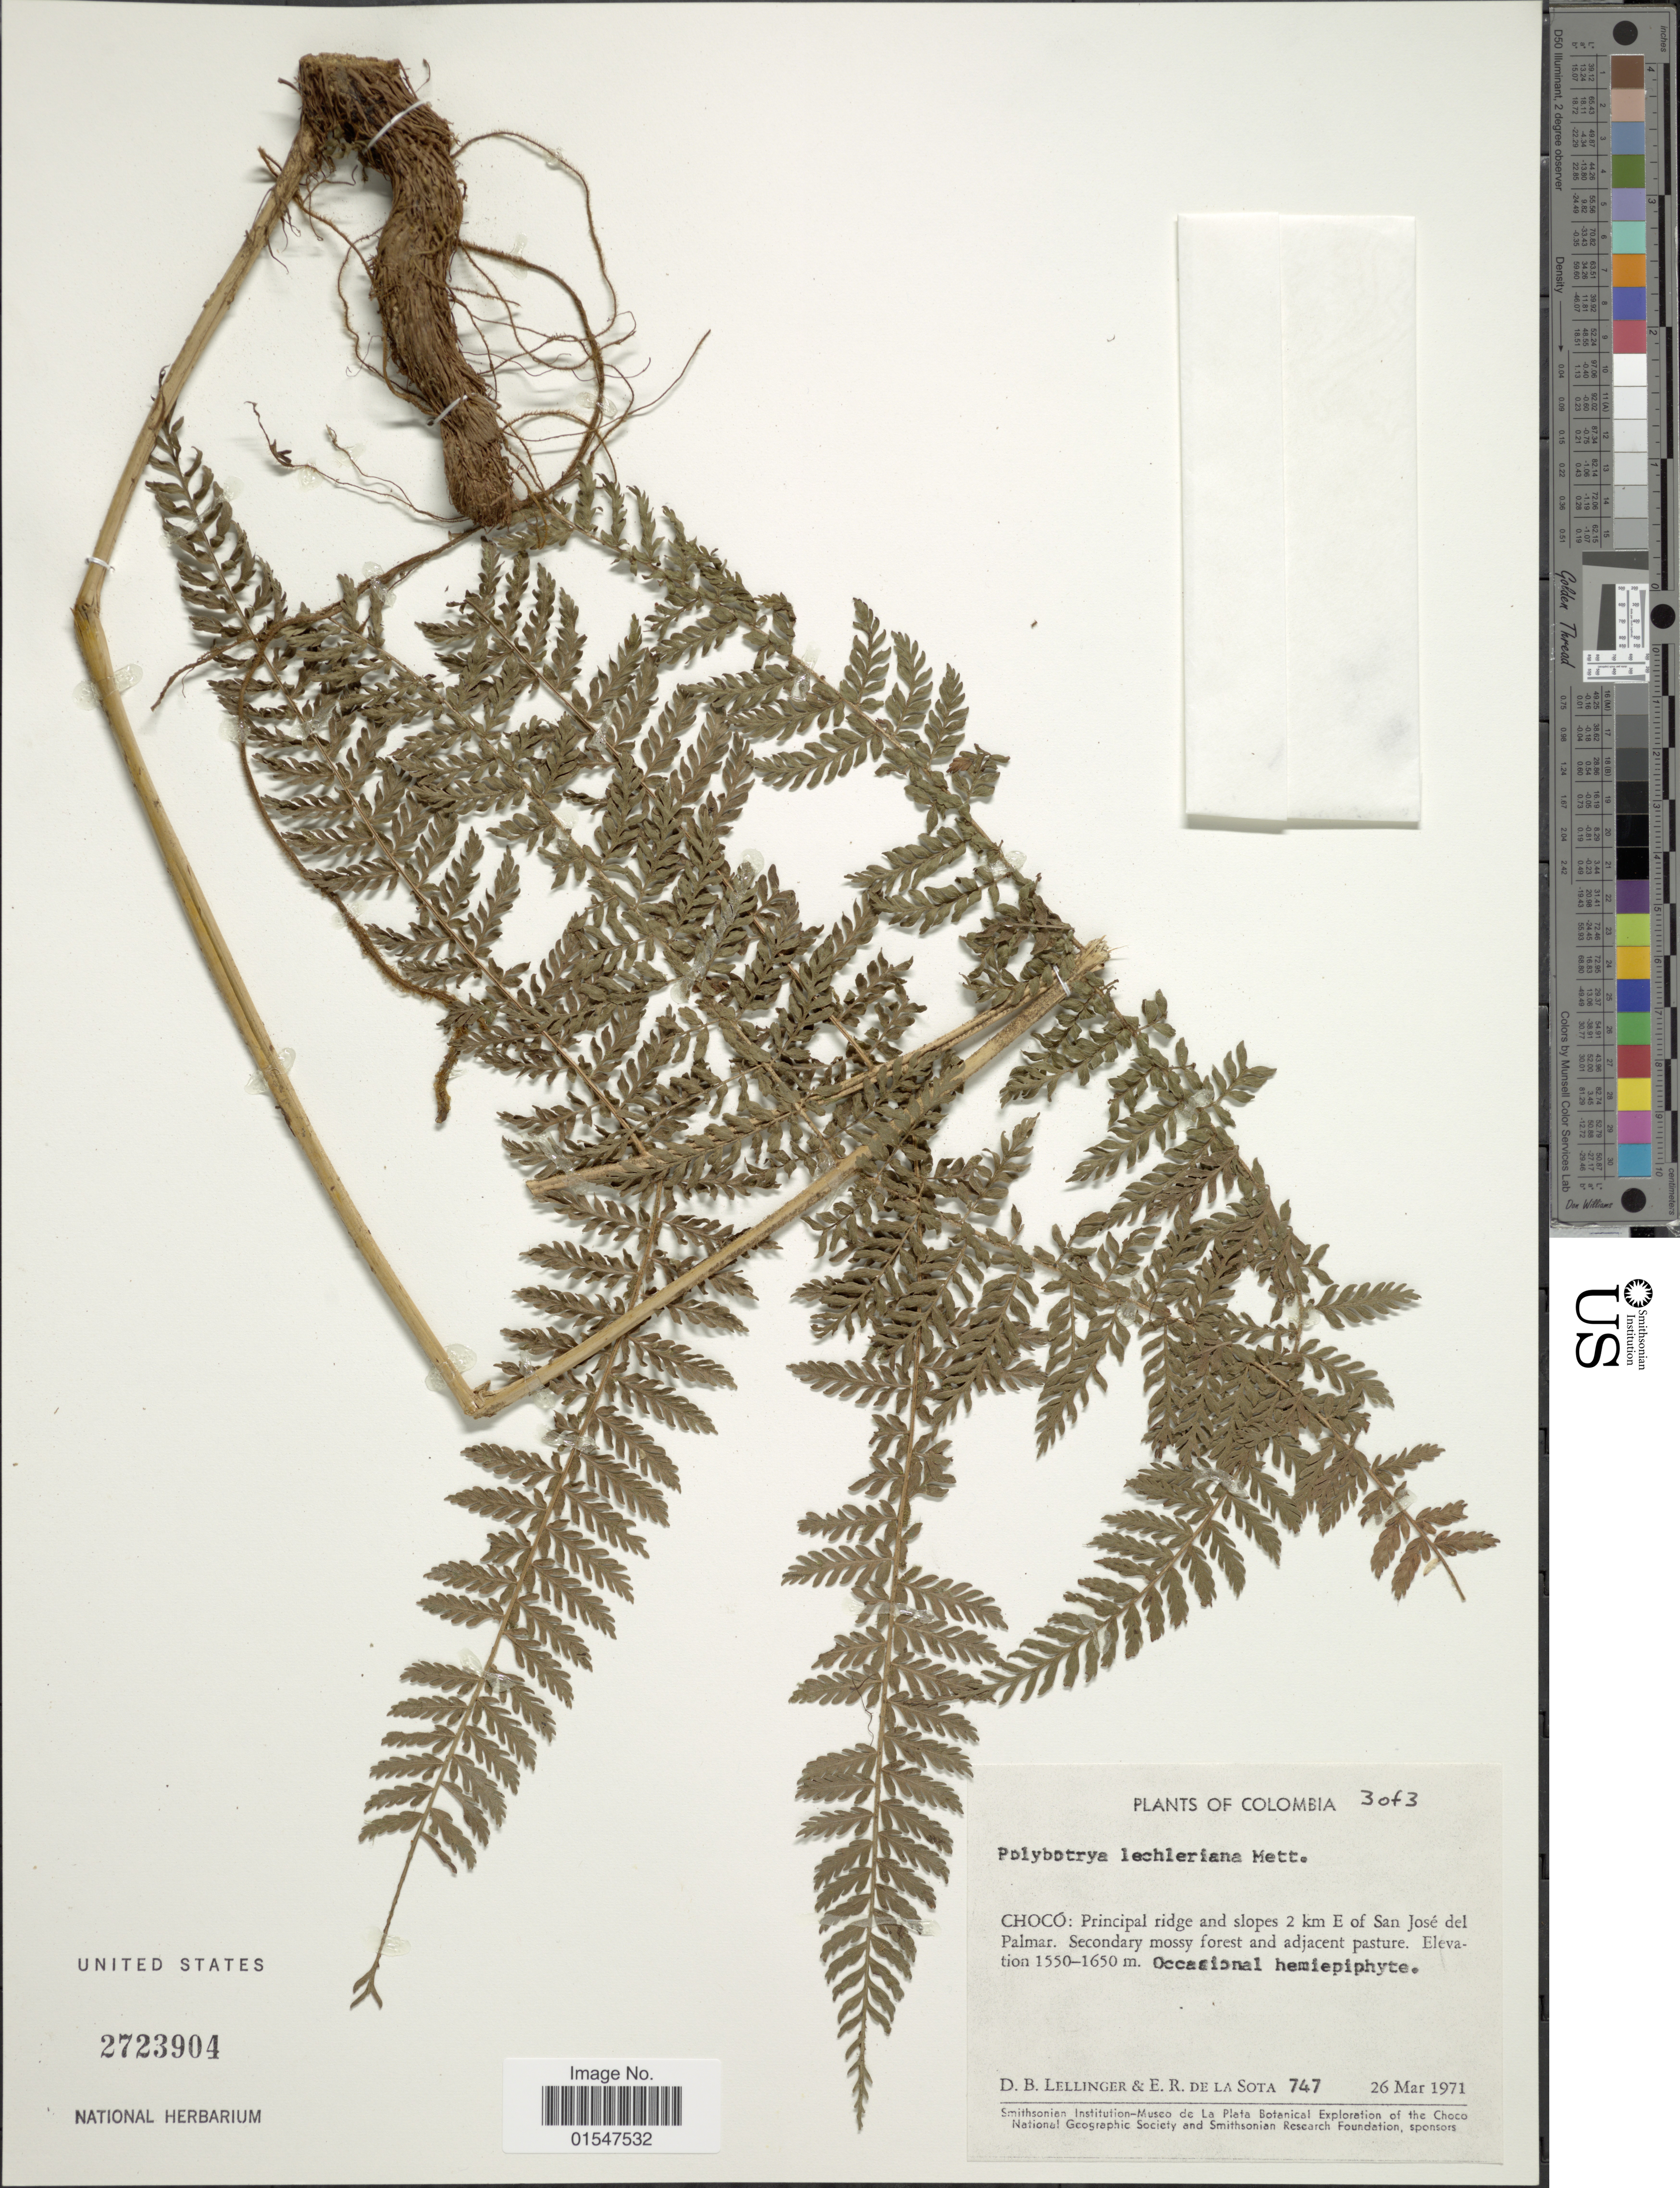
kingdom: Plantae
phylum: Tracheophyta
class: Polypodiopsida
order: Polypodiales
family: Dryopteridaceae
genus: Polybotrya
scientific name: Polybotrya stolzei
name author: R.C. Moran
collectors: D. B. Lellinger & E. R. de la Sota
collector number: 747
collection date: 1971-03-26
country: Colombia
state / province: Chocó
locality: Principal ridge and slopes 2 km E of San José del Palmar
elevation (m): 1550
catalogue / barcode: US 2723904